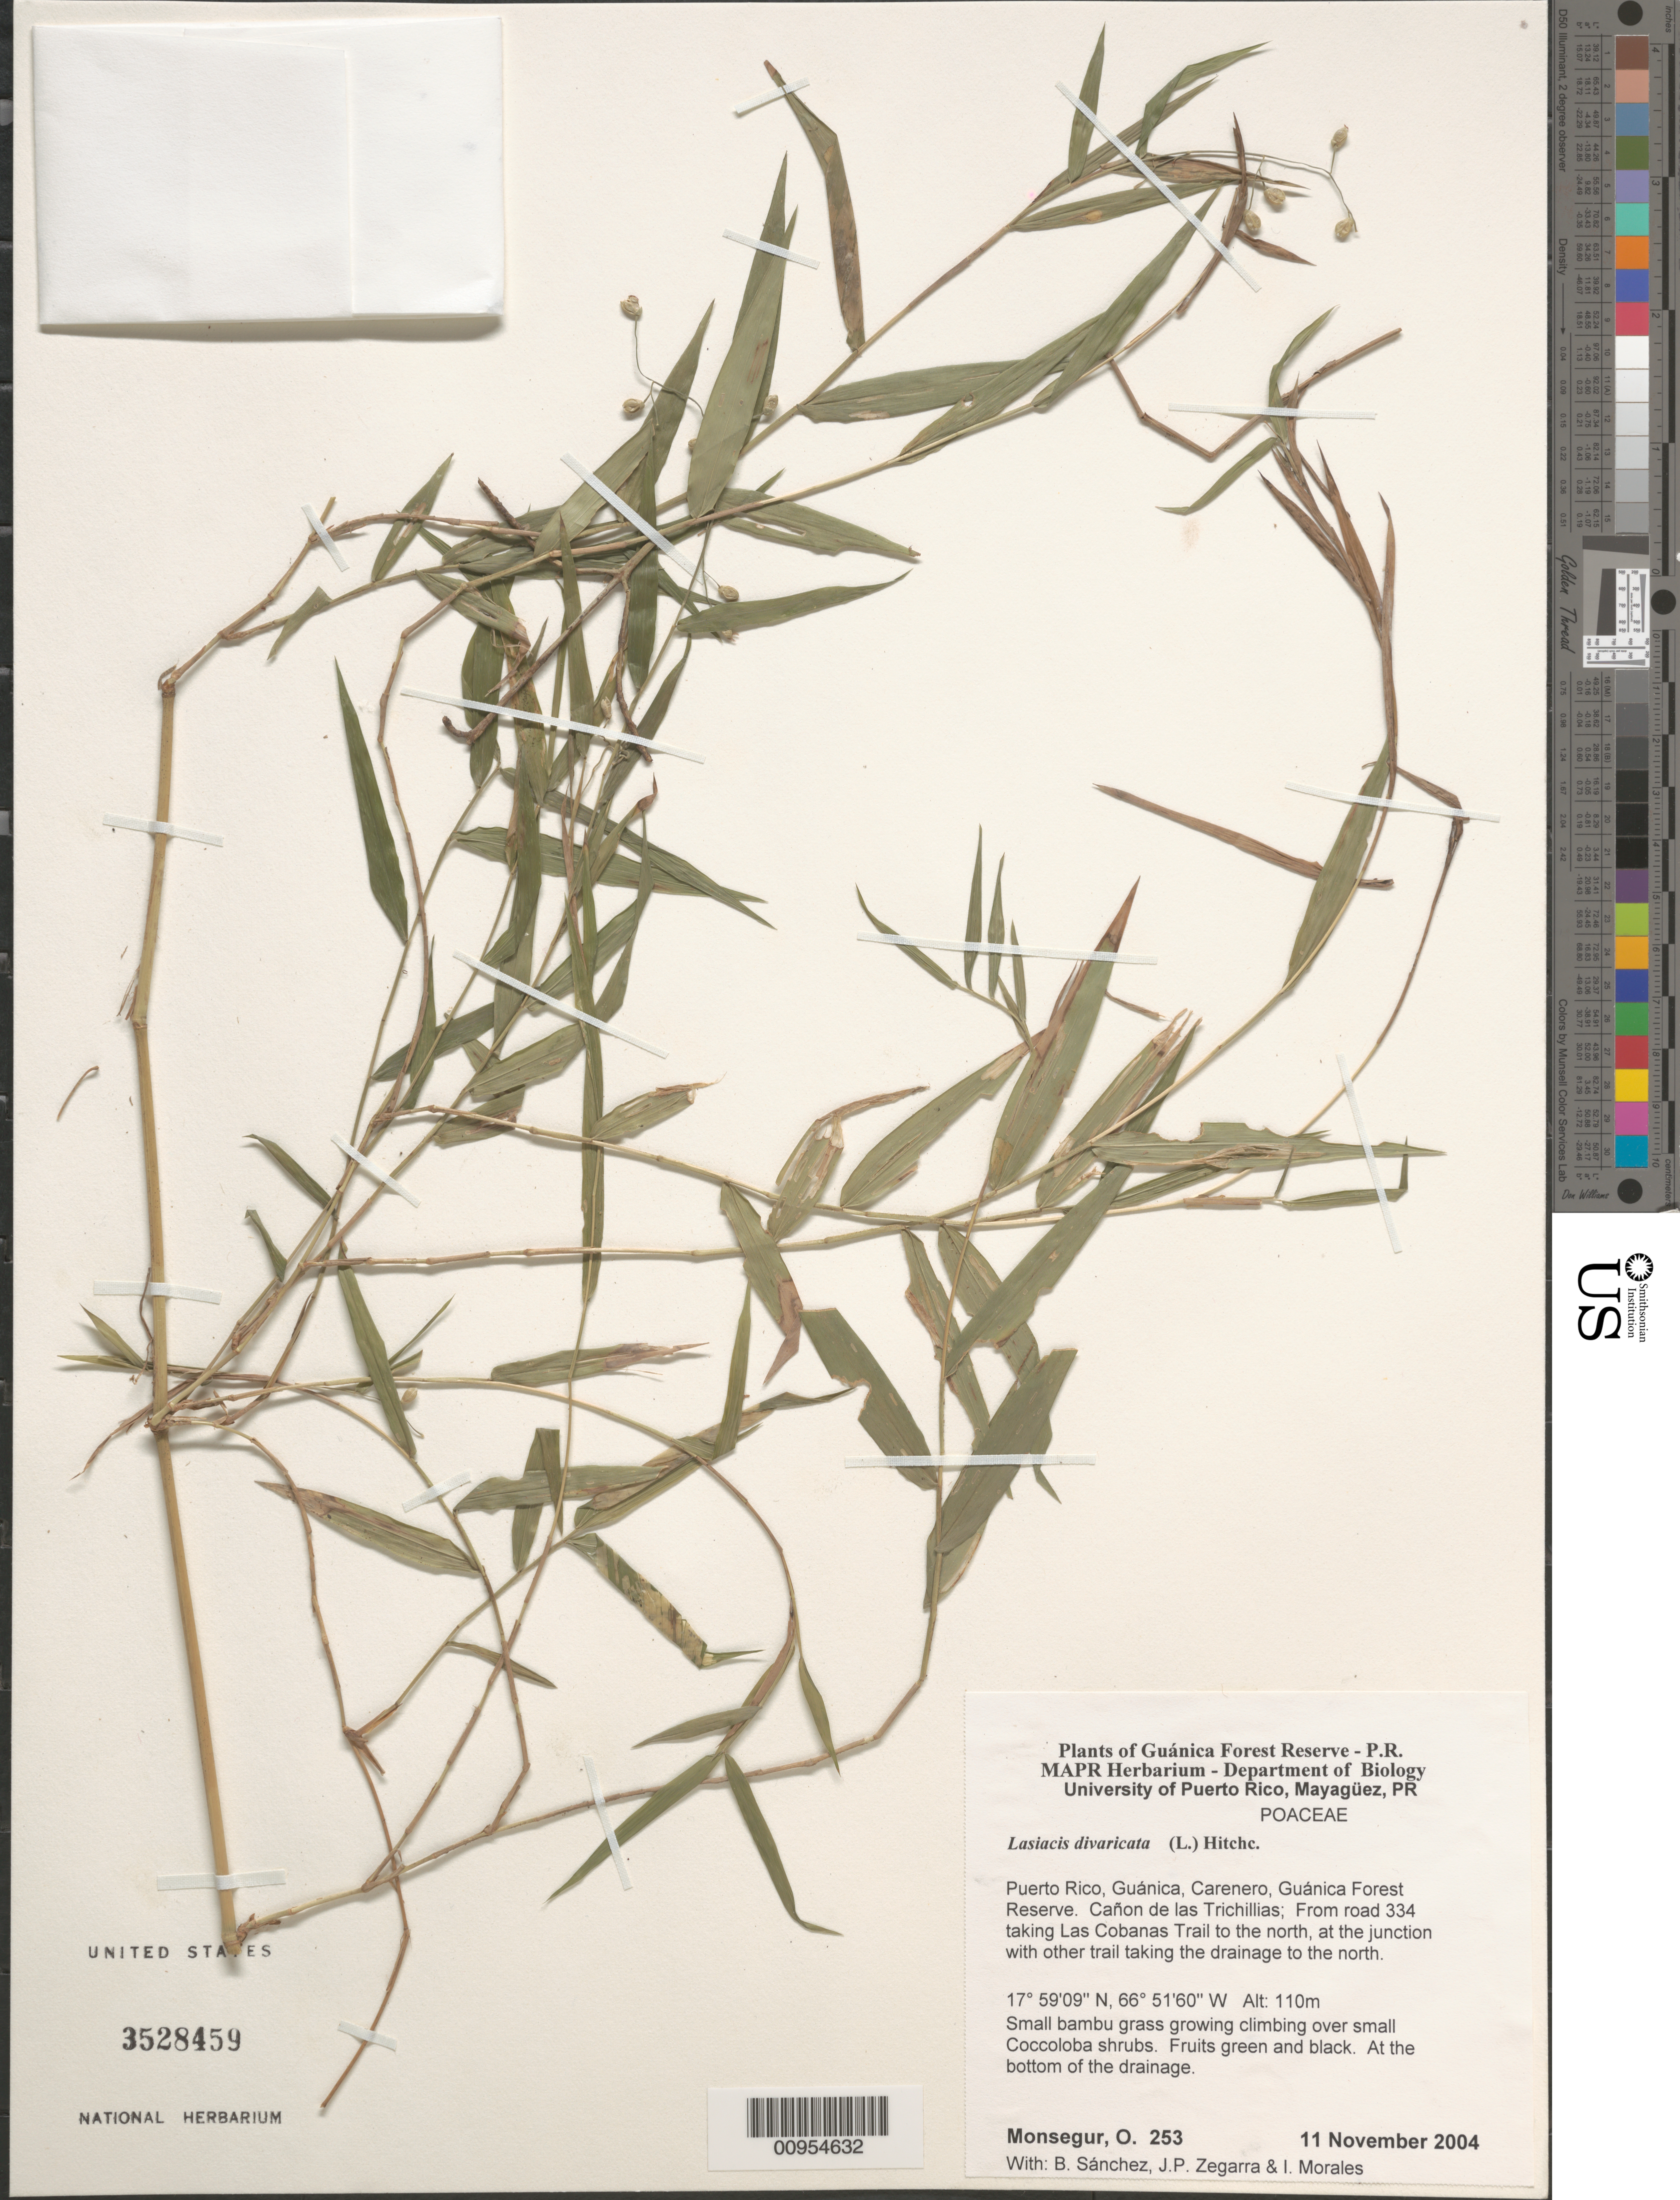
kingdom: Plantae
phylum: Tracheophyta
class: Liliopsida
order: Poales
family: Poaceae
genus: Lasiacis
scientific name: Lasiacis divaricata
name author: (L.) Hitchc.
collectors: O. Monsegur, I. Morales, B. Sánchez & J. Zegarra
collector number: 253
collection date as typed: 11 Nov 2004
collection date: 2004-11-11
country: Puerto Rico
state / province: Guánica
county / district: Carenero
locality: Guánica Forest Reserve. Cañon de las Trichillias; From road 334 taking Las Cobanas Trail to the north, at the junction with other trail taking the drainage to the north.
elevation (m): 110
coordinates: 17.5909, 66.51597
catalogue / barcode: US 3528459